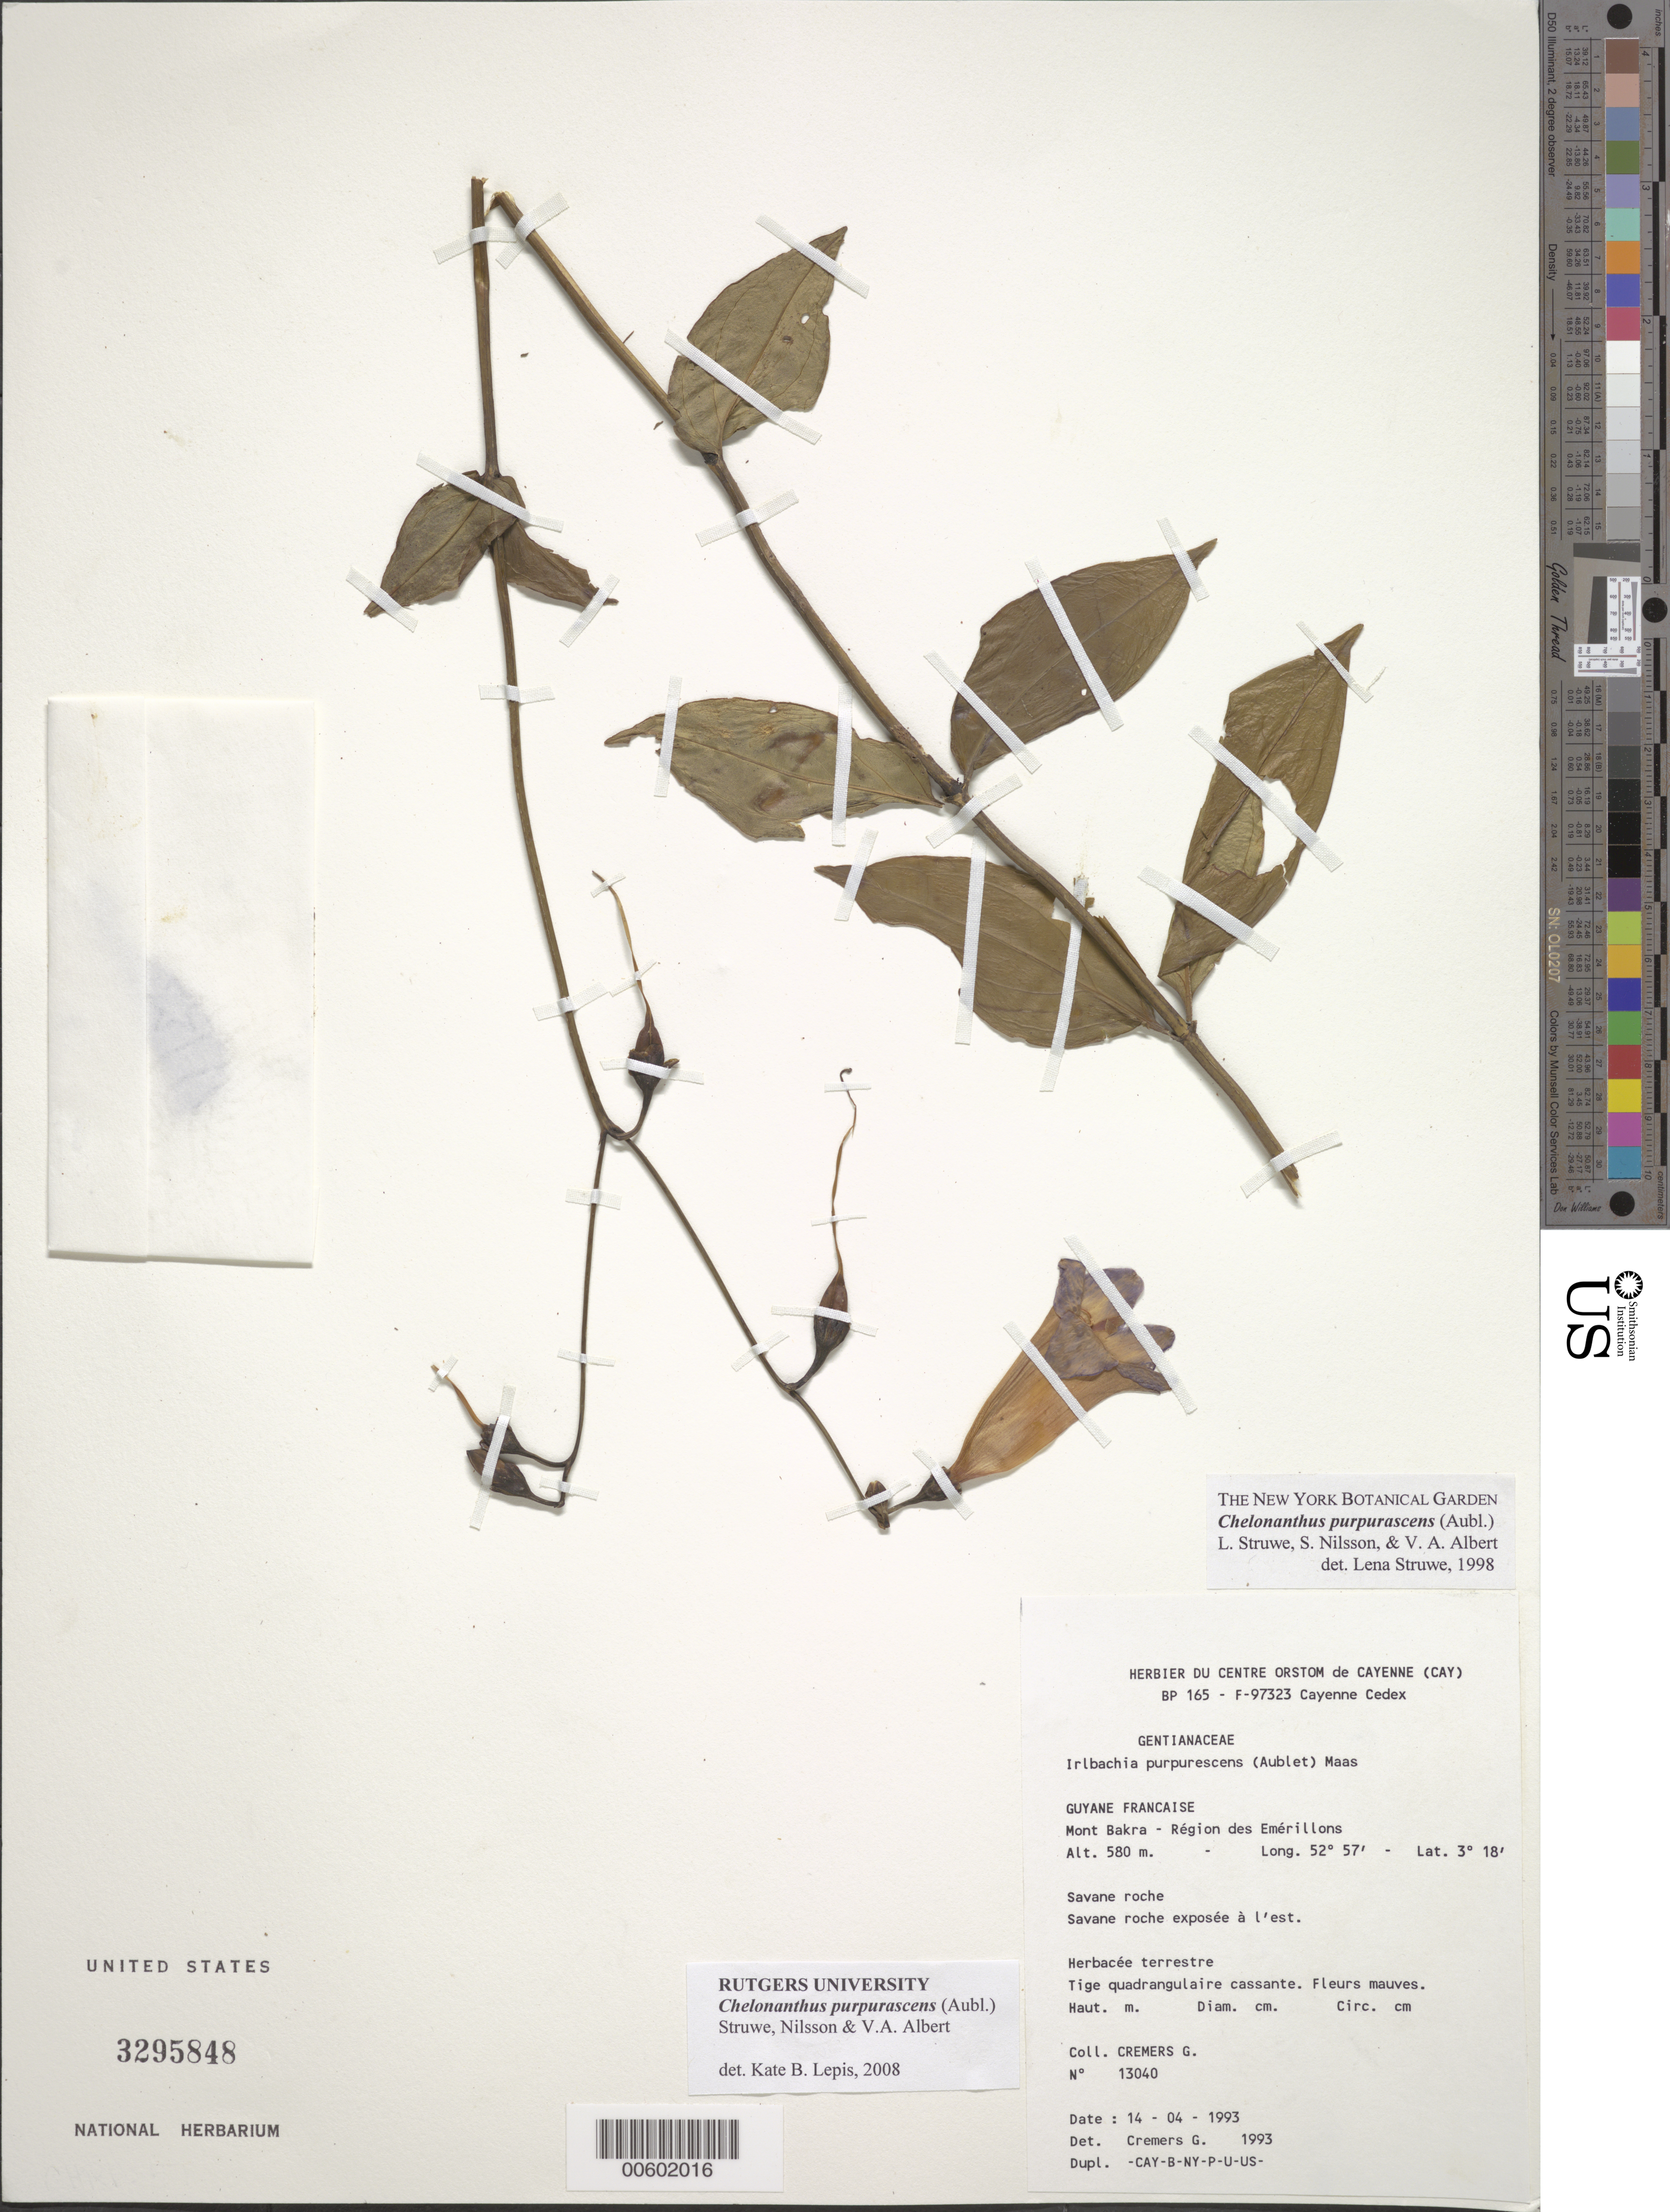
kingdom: Plantae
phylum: Tracheophyta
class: Magnoliopsida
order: Gentianales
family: Gentianaceae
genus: Chelonanthus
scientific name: Chelonanthus purpurascens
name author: (Aubl.) Struwe et al.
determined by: Struwe, L.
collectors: G. Cremers & J.-J. de Granville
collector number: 13040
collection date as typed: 14-Apr-93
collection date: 1993-04-14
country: French Guiana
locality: Mont Bakra, région des Emérillons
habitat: Savane roche exposee a l'est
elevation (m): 580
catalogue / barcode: US 3295848